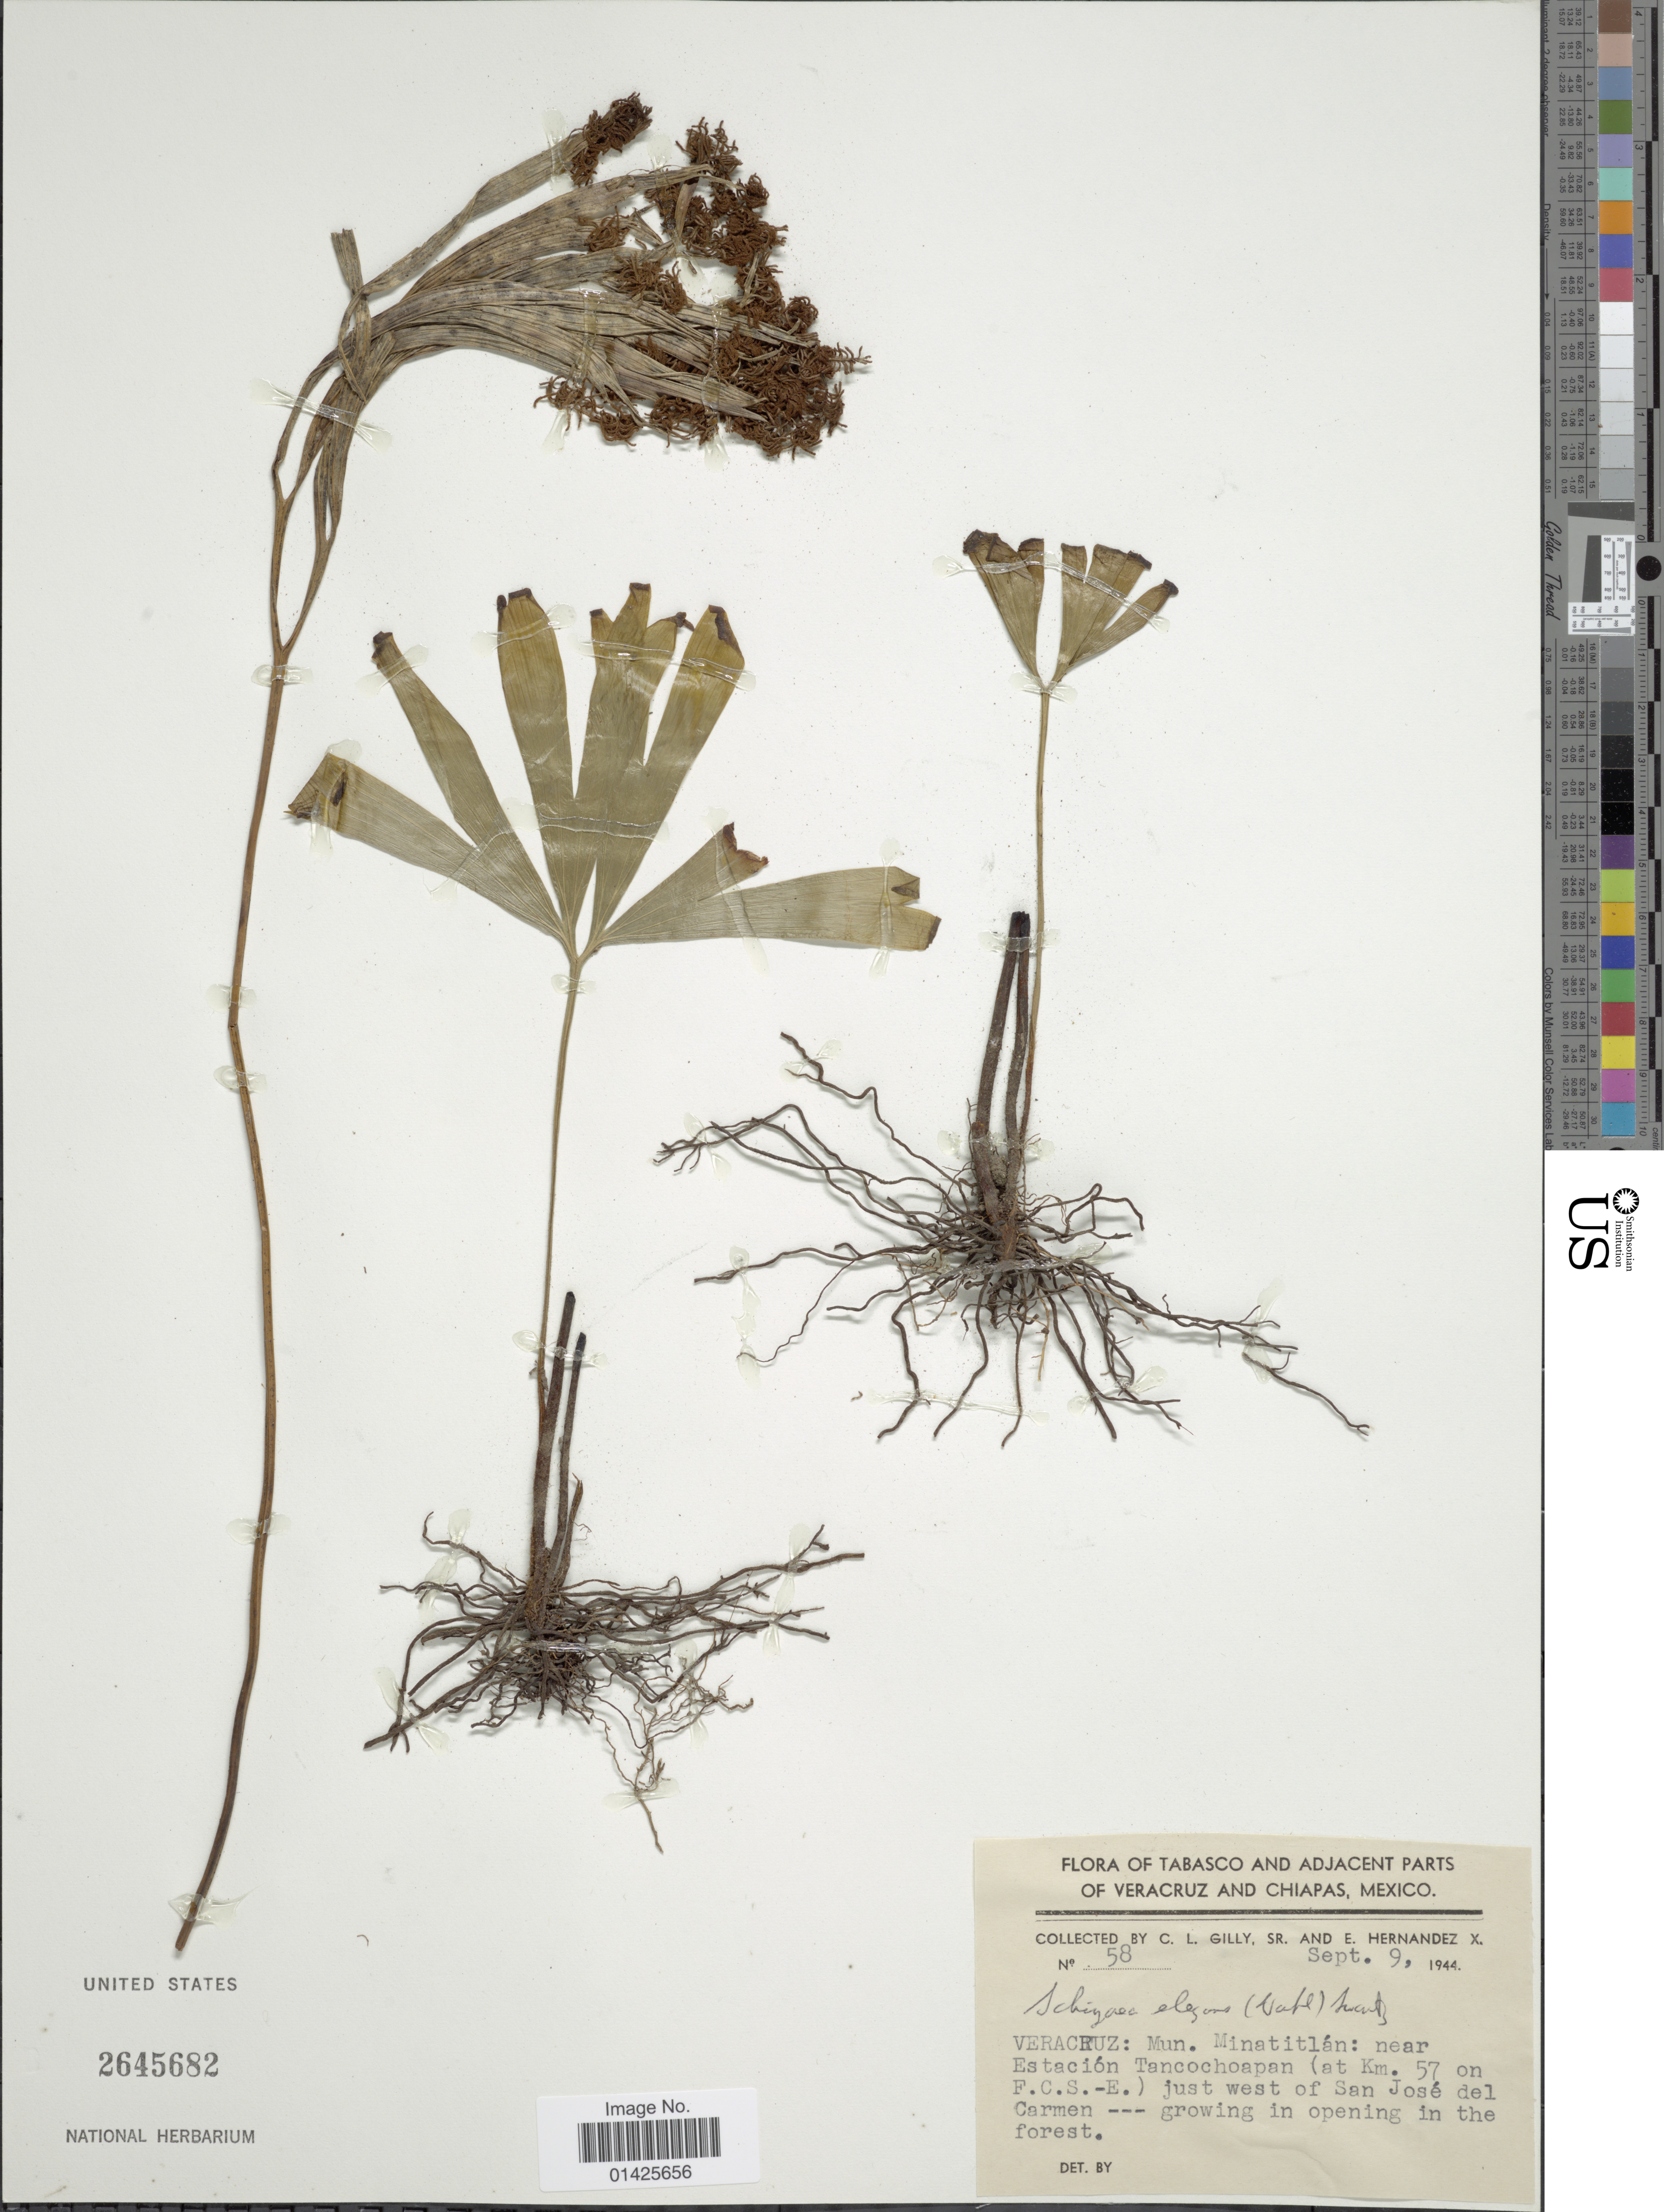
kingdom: Plantae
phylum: Tracheophyta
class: Polypodiopsida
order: Schizaeales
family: Schizaeaceae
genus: Schizaea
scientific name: Schizaea elegans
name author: (Vahl) Sw.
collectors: C. Gilly & E. Hernandez X.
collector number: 58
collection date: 1944-08-09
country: Mexico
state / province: Veracruz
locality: Veracruz : Mun. Minatitlán: near Estación Tancochoapan (at Km. 57 on F.C.S.-E.) just west of San José del Carmen,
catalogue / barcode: US 2645682